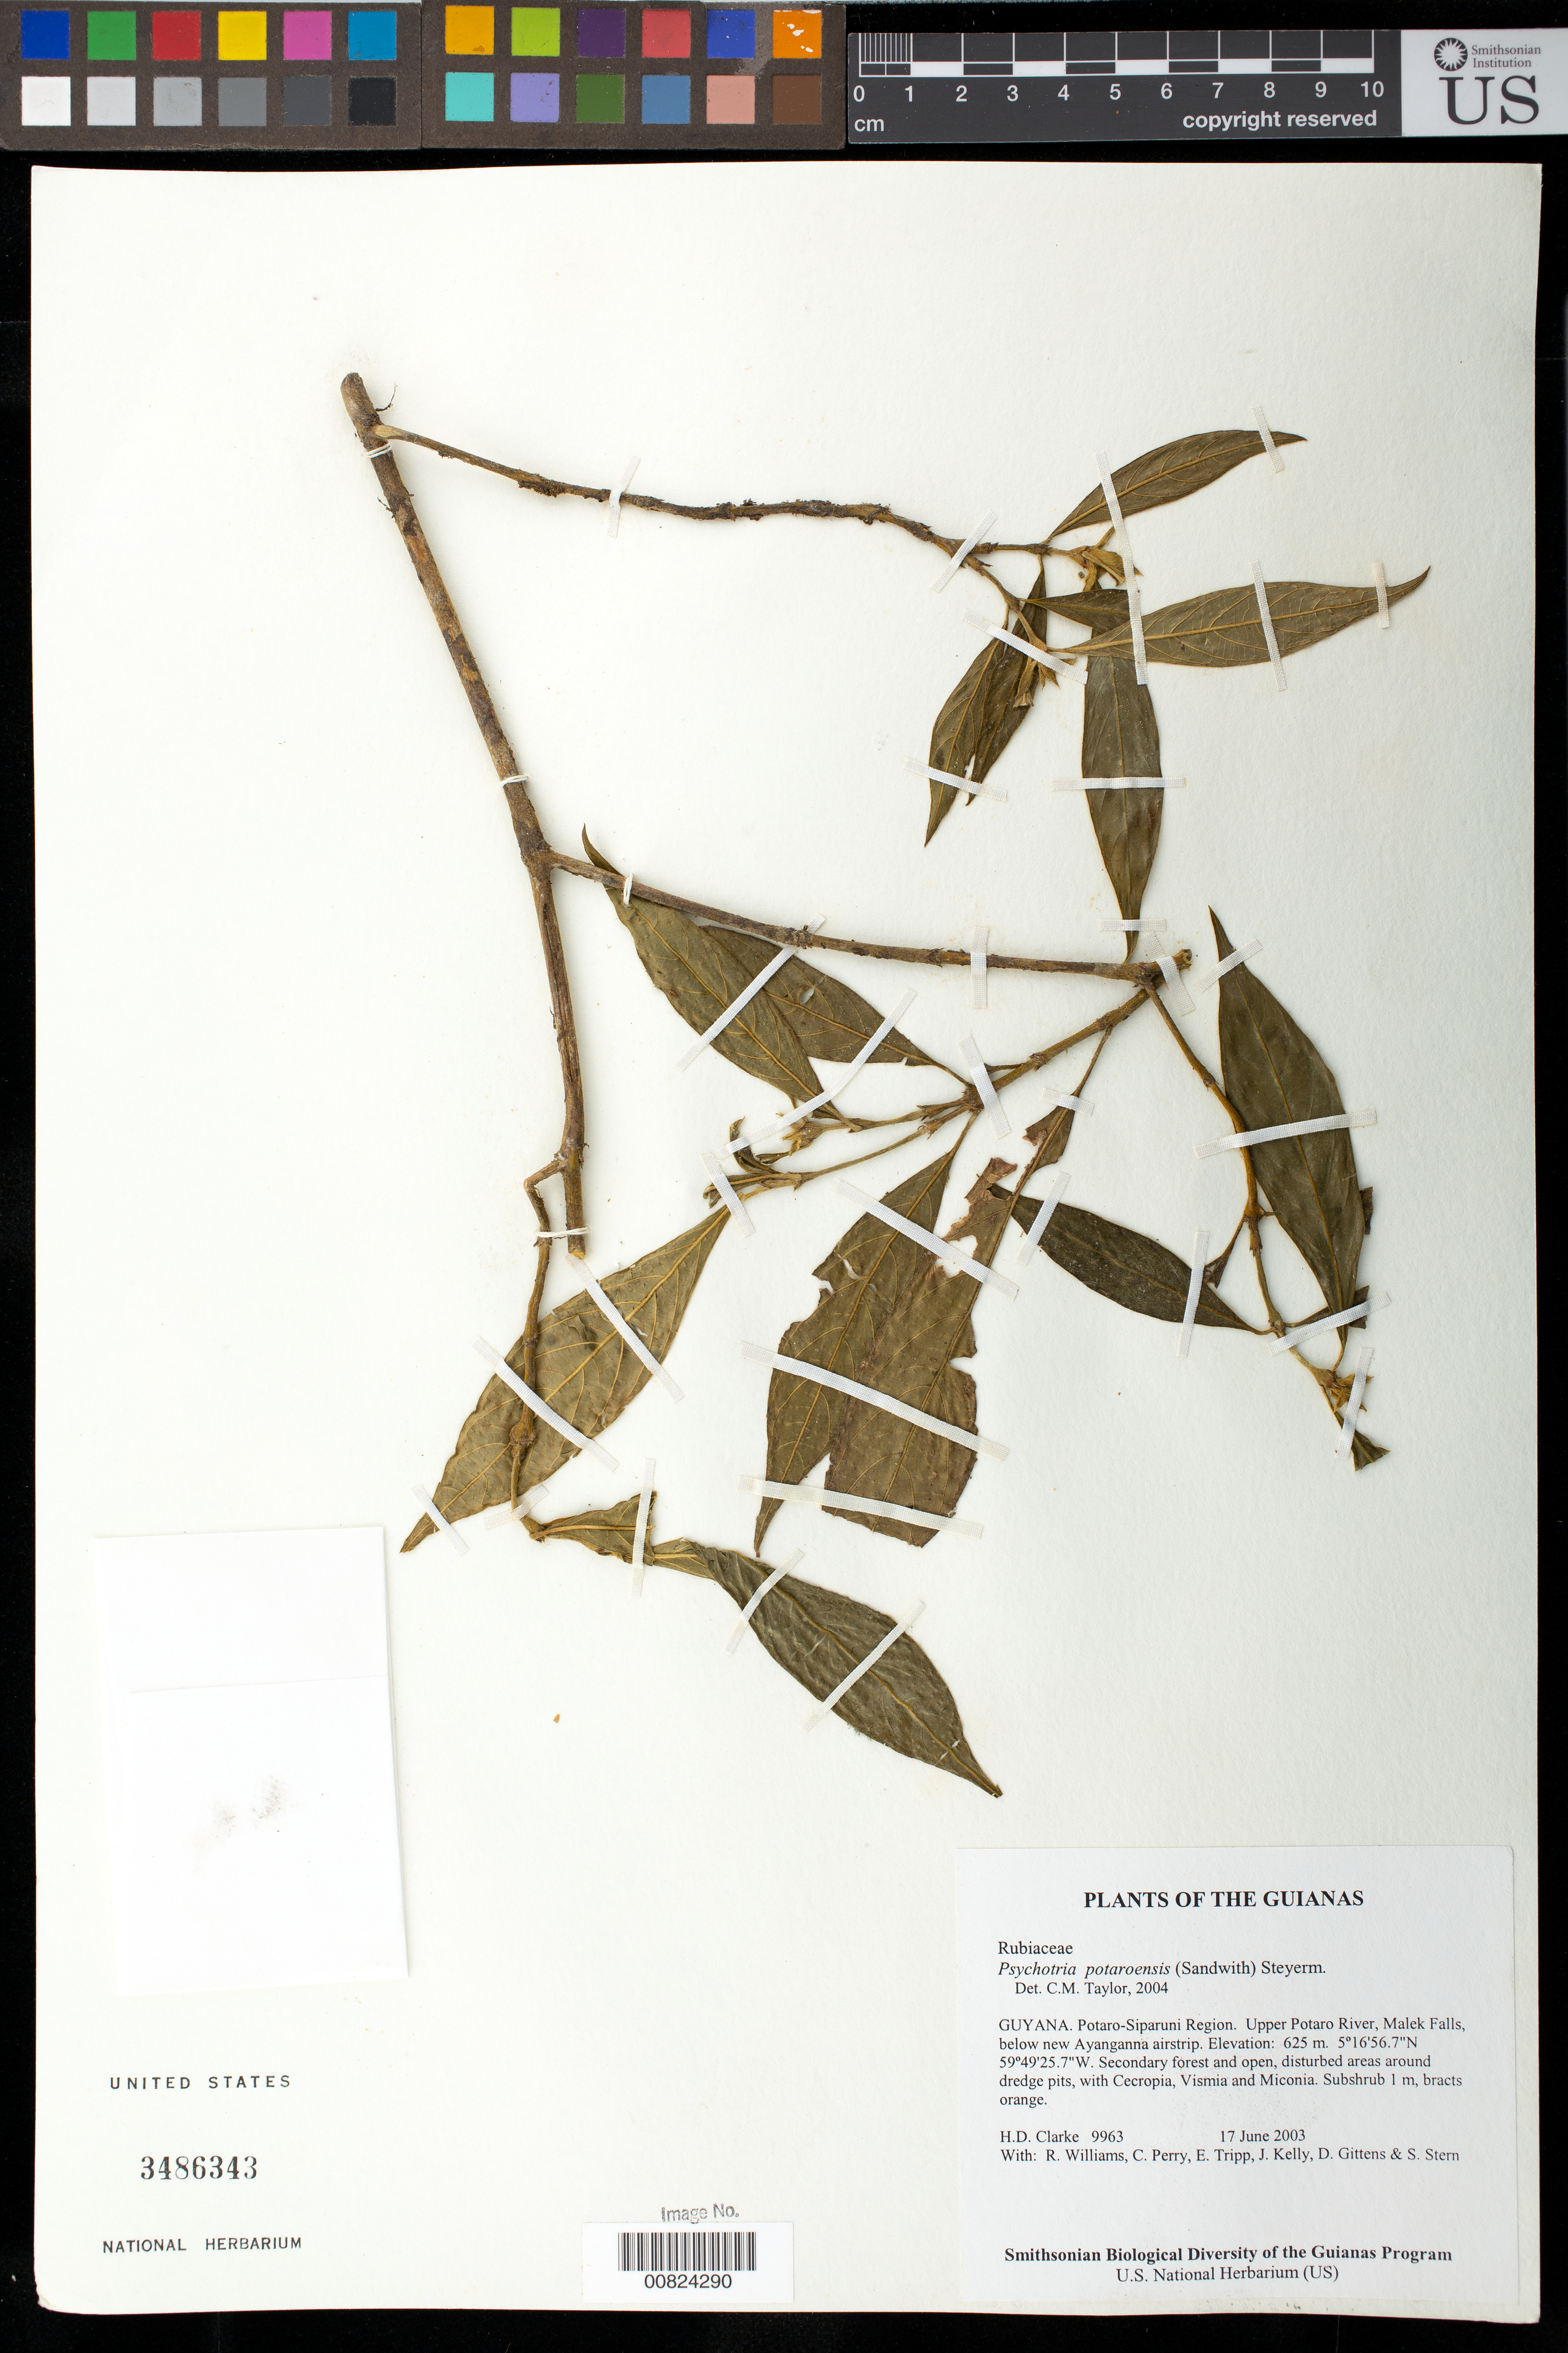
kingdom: Plantae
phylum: Tracheophyta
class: Magnoliopsida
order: Gentianales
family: Rubiaceae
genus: Palicourea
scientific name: Palicourea potaroensis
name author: (Sandw.) Delprete & J.H. Kirkbr.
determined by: Kirkbride, J. H.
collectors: H. D. Clarke, R. Williams, C. Perry, E. Tripp, J. Kelly, D. Gittens & S. R. Stern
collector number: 9963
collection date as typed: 17 June 2003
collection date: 2003-06-17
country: Guyana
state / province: Potaro-Siparuni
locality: Upper Potaro River, Malek Falls, below new Ayanganna airstrip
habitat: Secondary forest and open, disturbed areas around dredge pits, with Cecropia, Vismia and Miconia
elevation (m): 625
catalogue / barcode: US 3486343